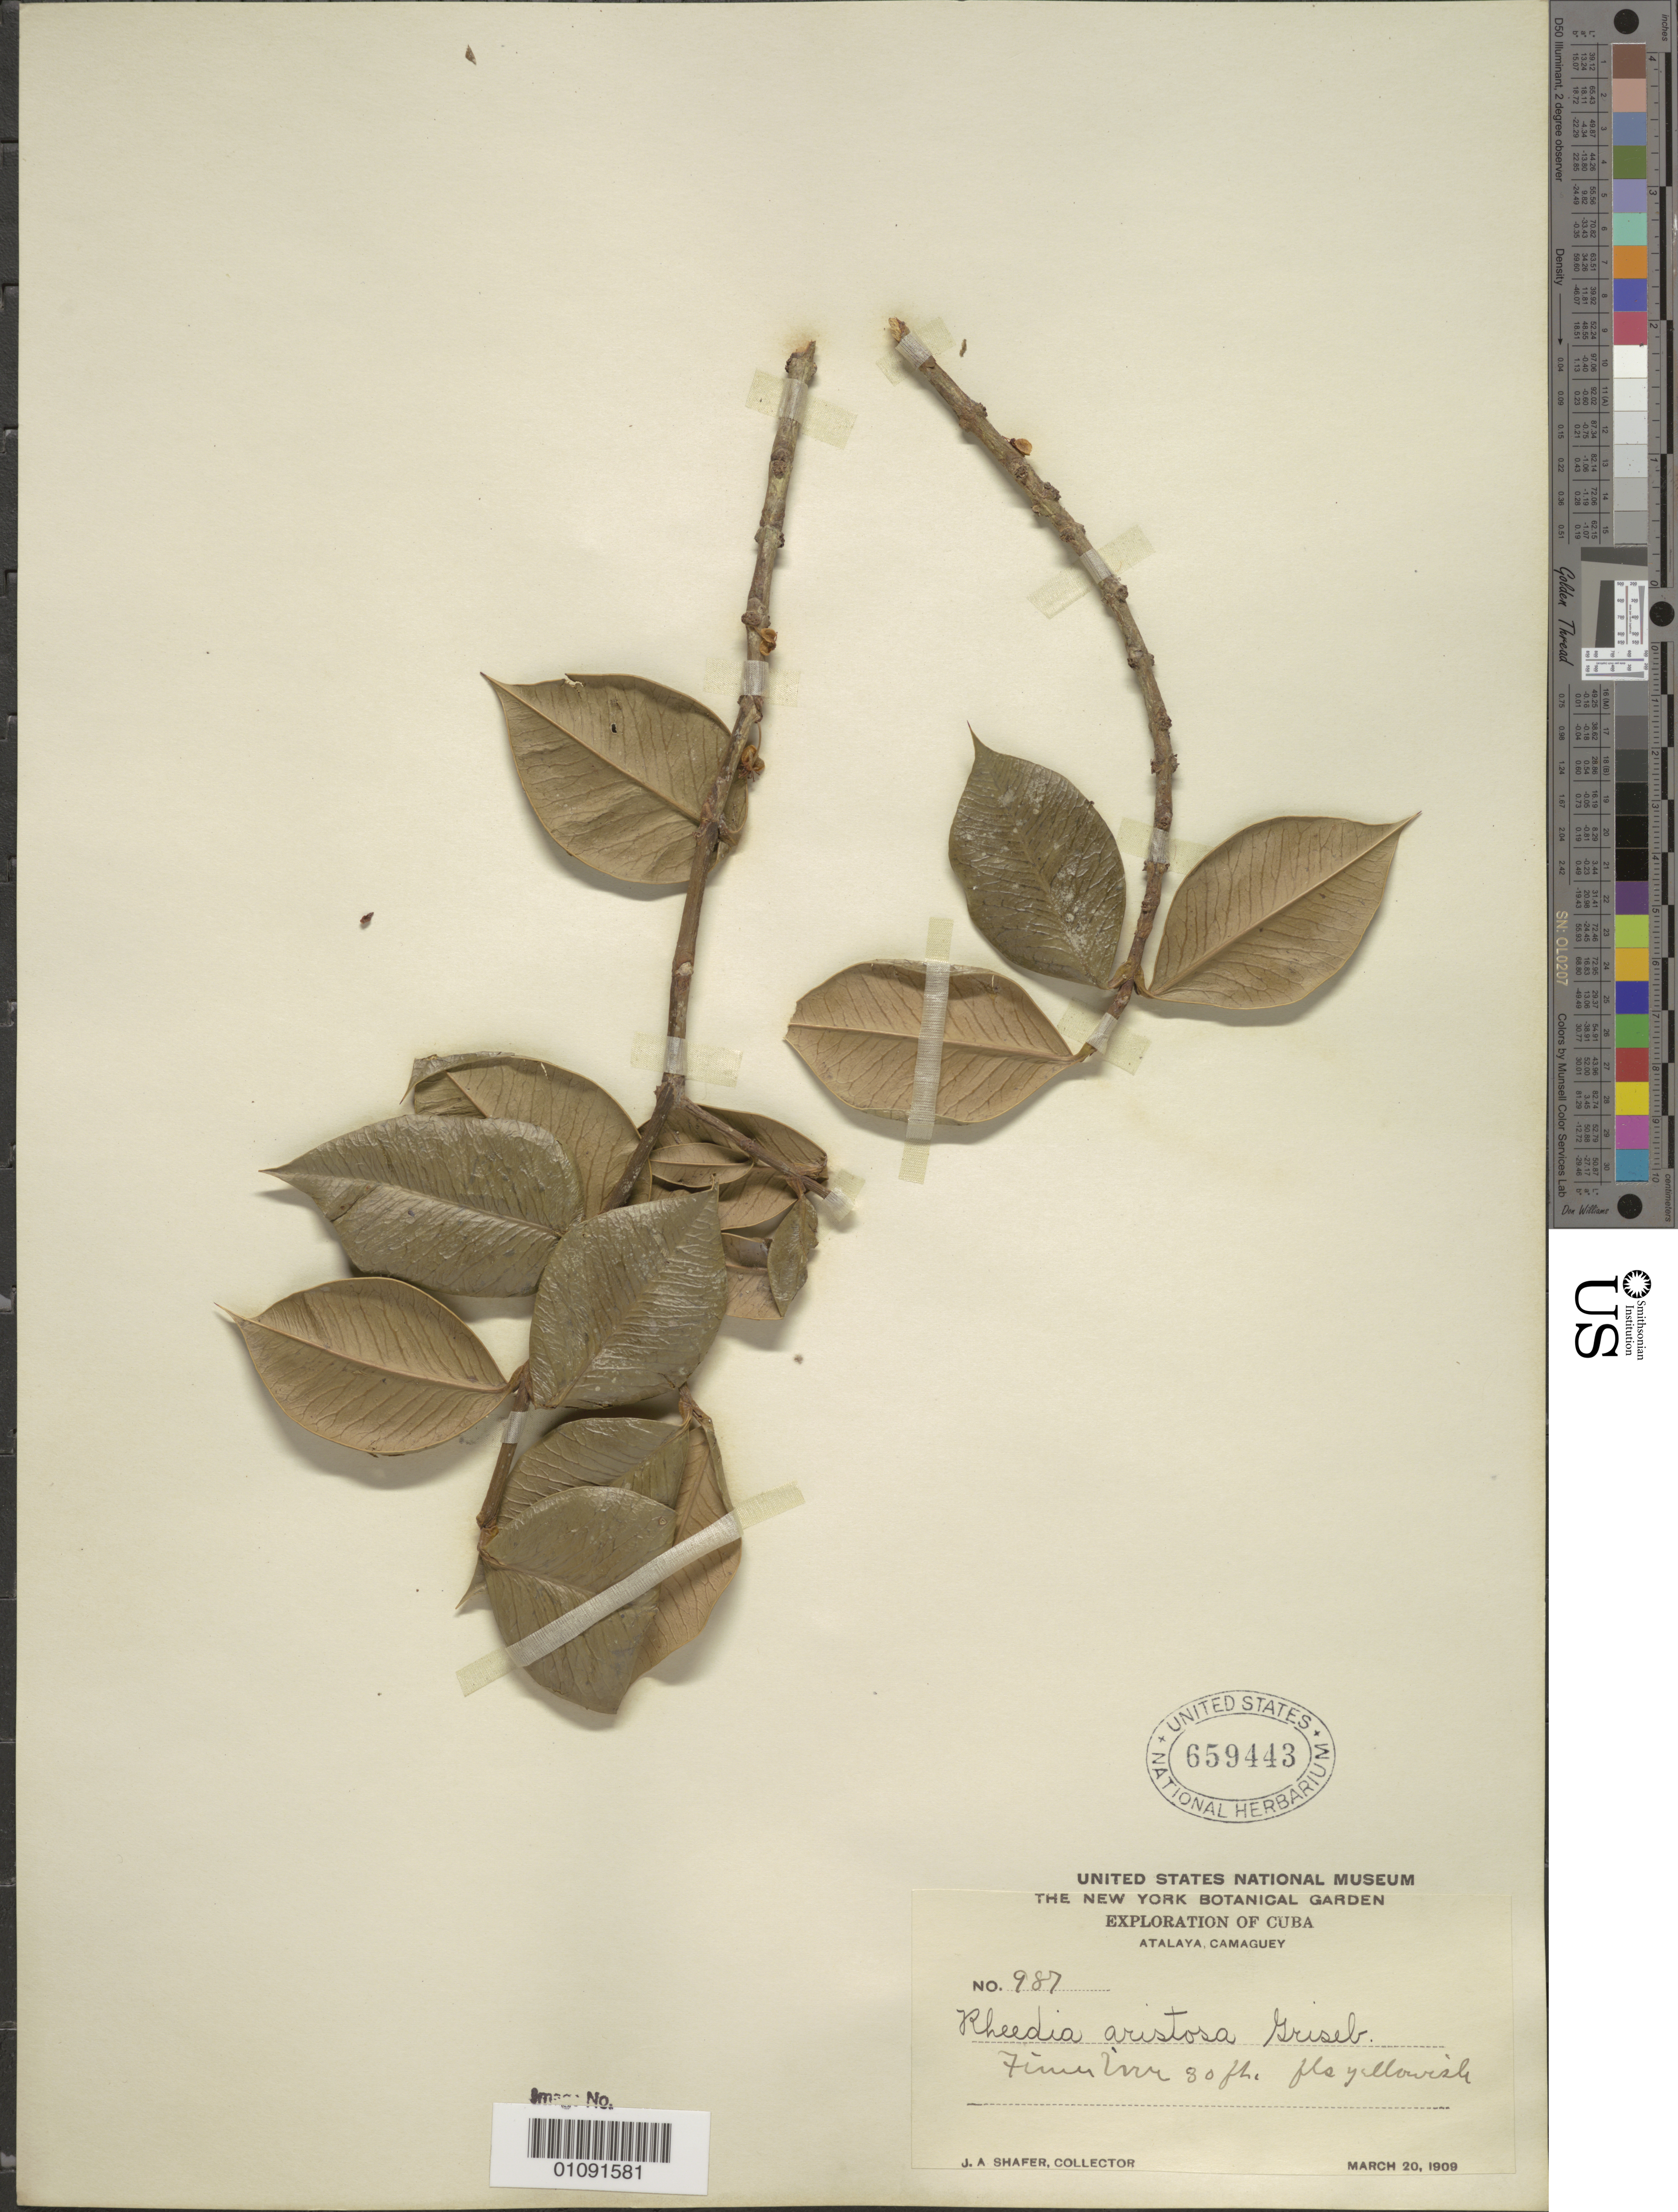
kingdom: Plantae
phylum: Tracheophyta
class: Magnoliopsida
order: Malpighiales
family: Clusiaceae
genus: Garcinia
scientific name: Garcinia aristata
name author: (Griseb.) Borhidi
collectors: J. A. Shafer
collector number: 987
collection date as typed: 20 Mar 1909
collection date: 1909-03-20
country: Cuba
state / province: Camagüey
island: Cuba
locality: Atalaya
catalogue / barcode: US 659443